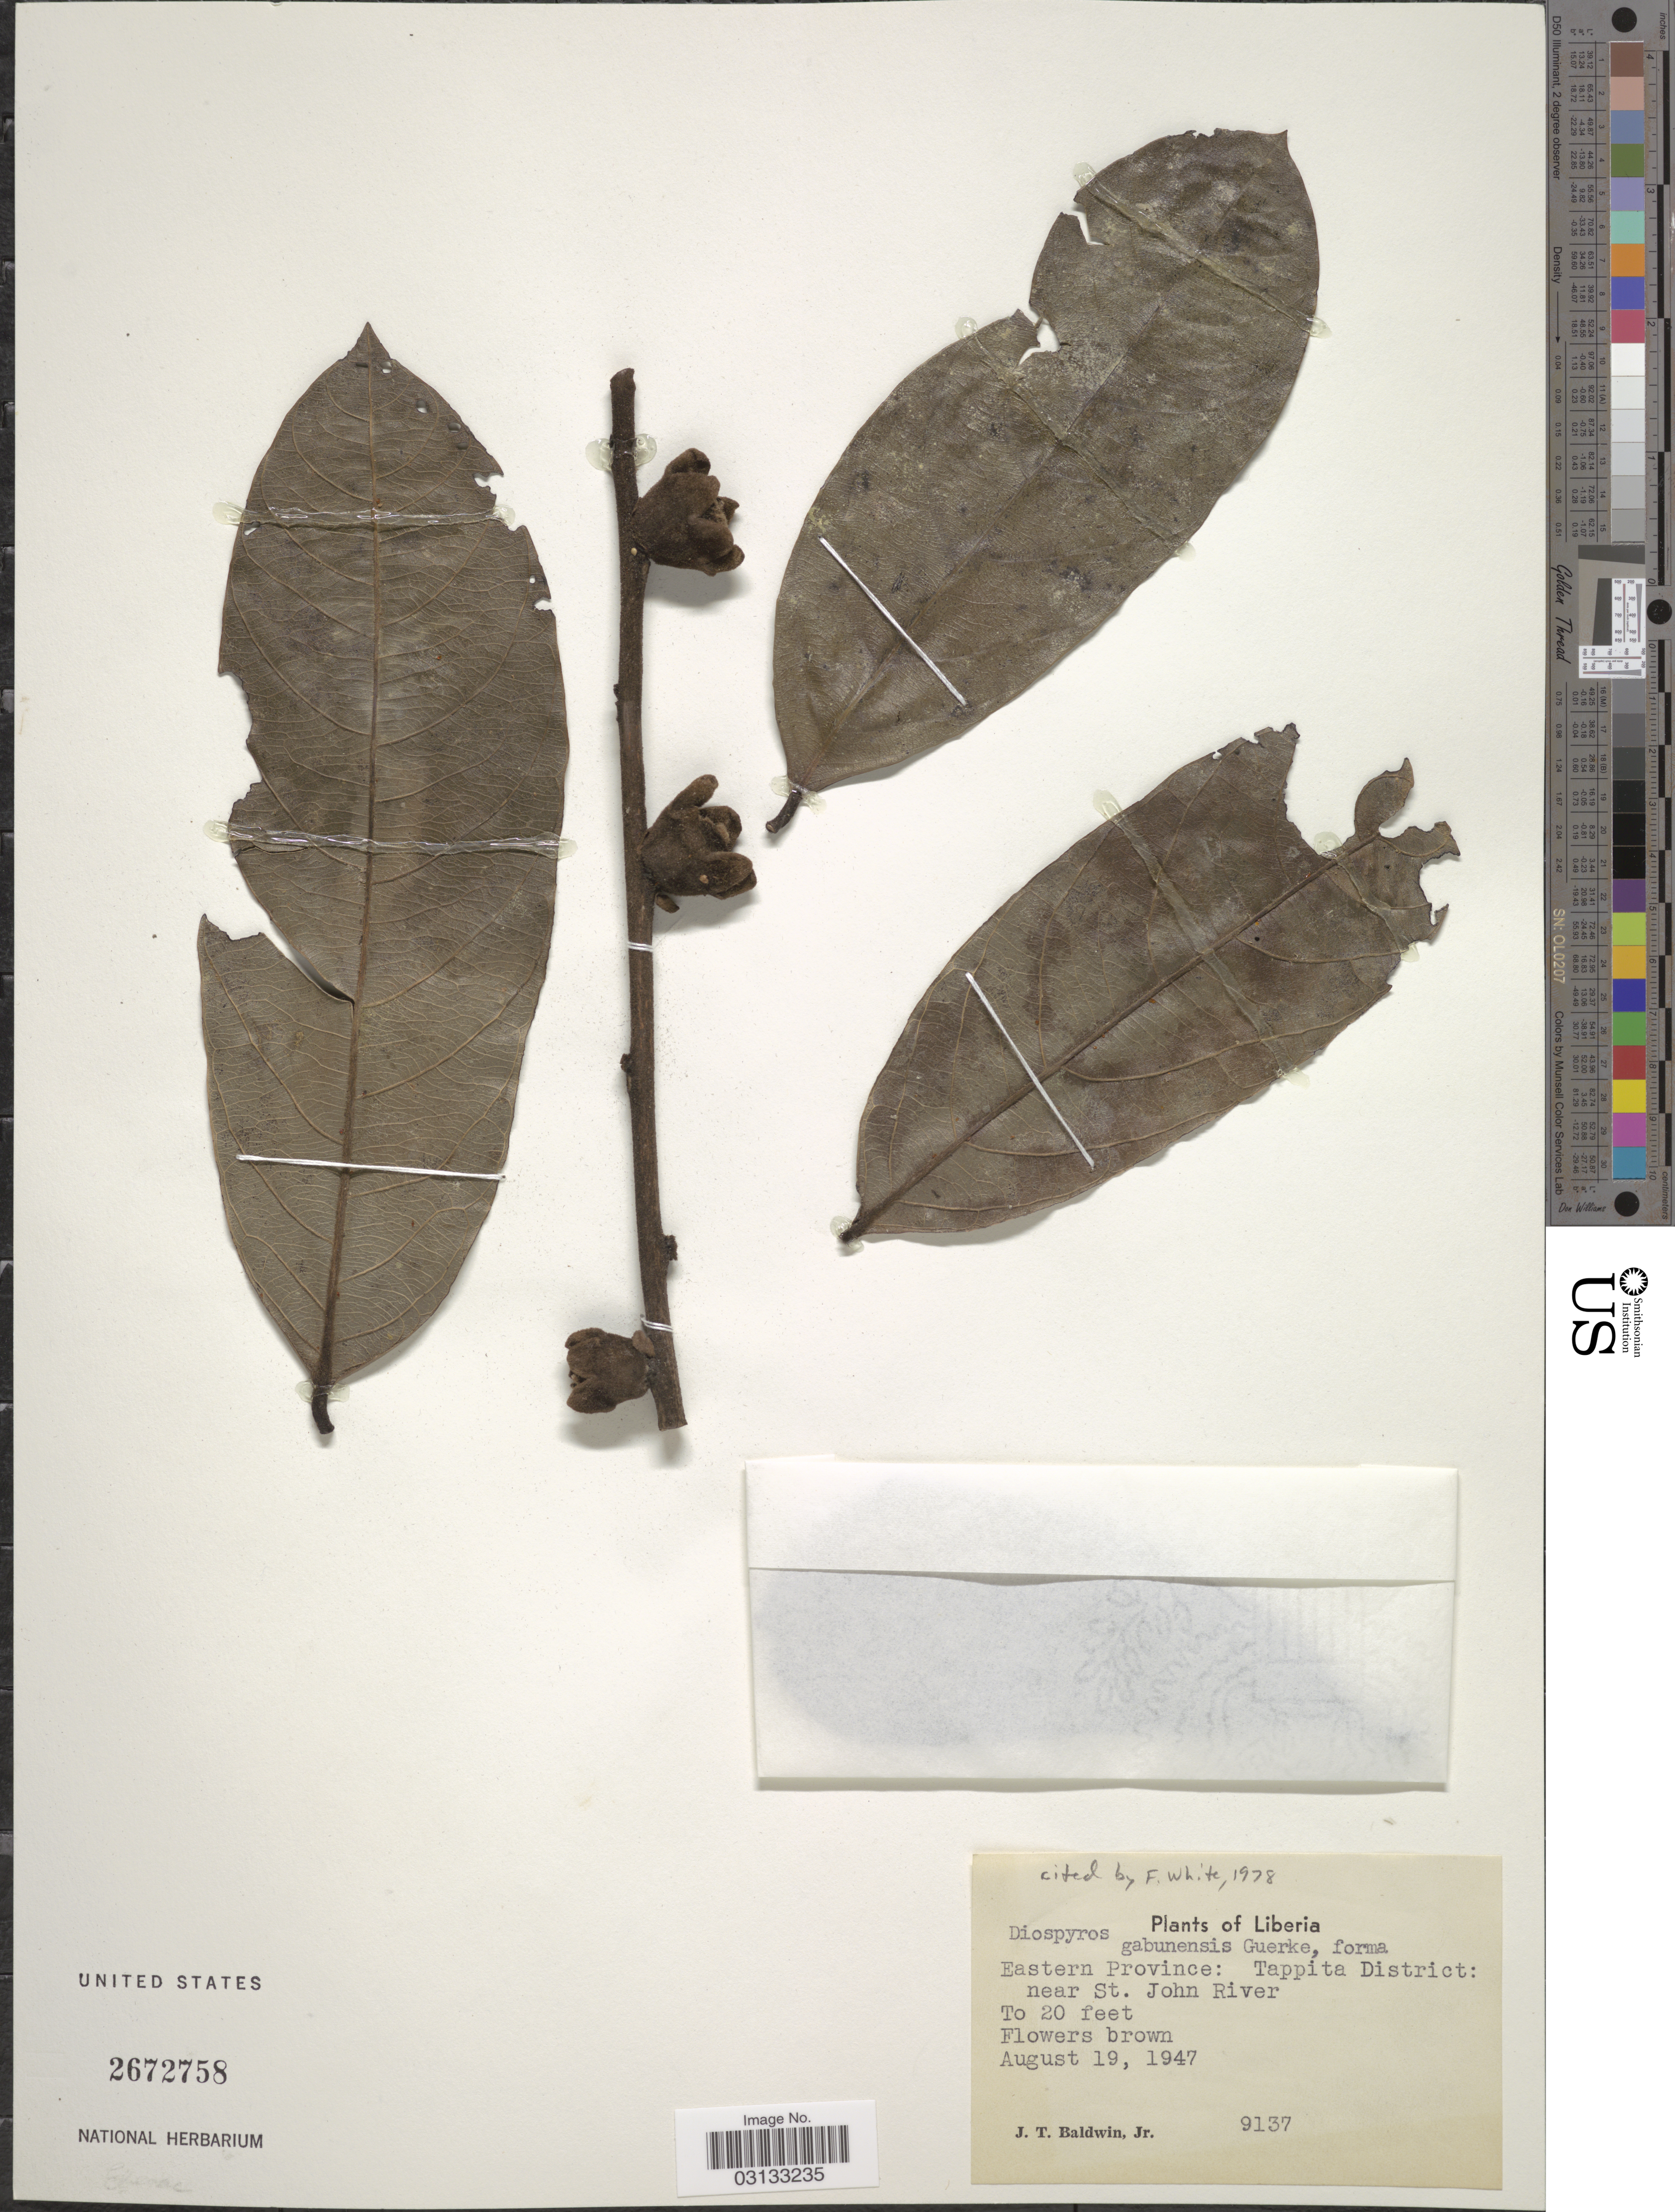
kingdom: Plantae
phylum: Tracheophyta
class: Magnoliopsida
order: Ericales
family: Ebenaceae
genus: Diospyros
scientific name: Diospyros gabunensis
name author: Gürke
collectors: J. T. Baldwin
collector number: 9137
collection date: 1947-08-19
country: Liberia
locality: Eastern Province: Tappita District: near St. John River.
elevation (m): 6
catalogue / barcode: US 2672758